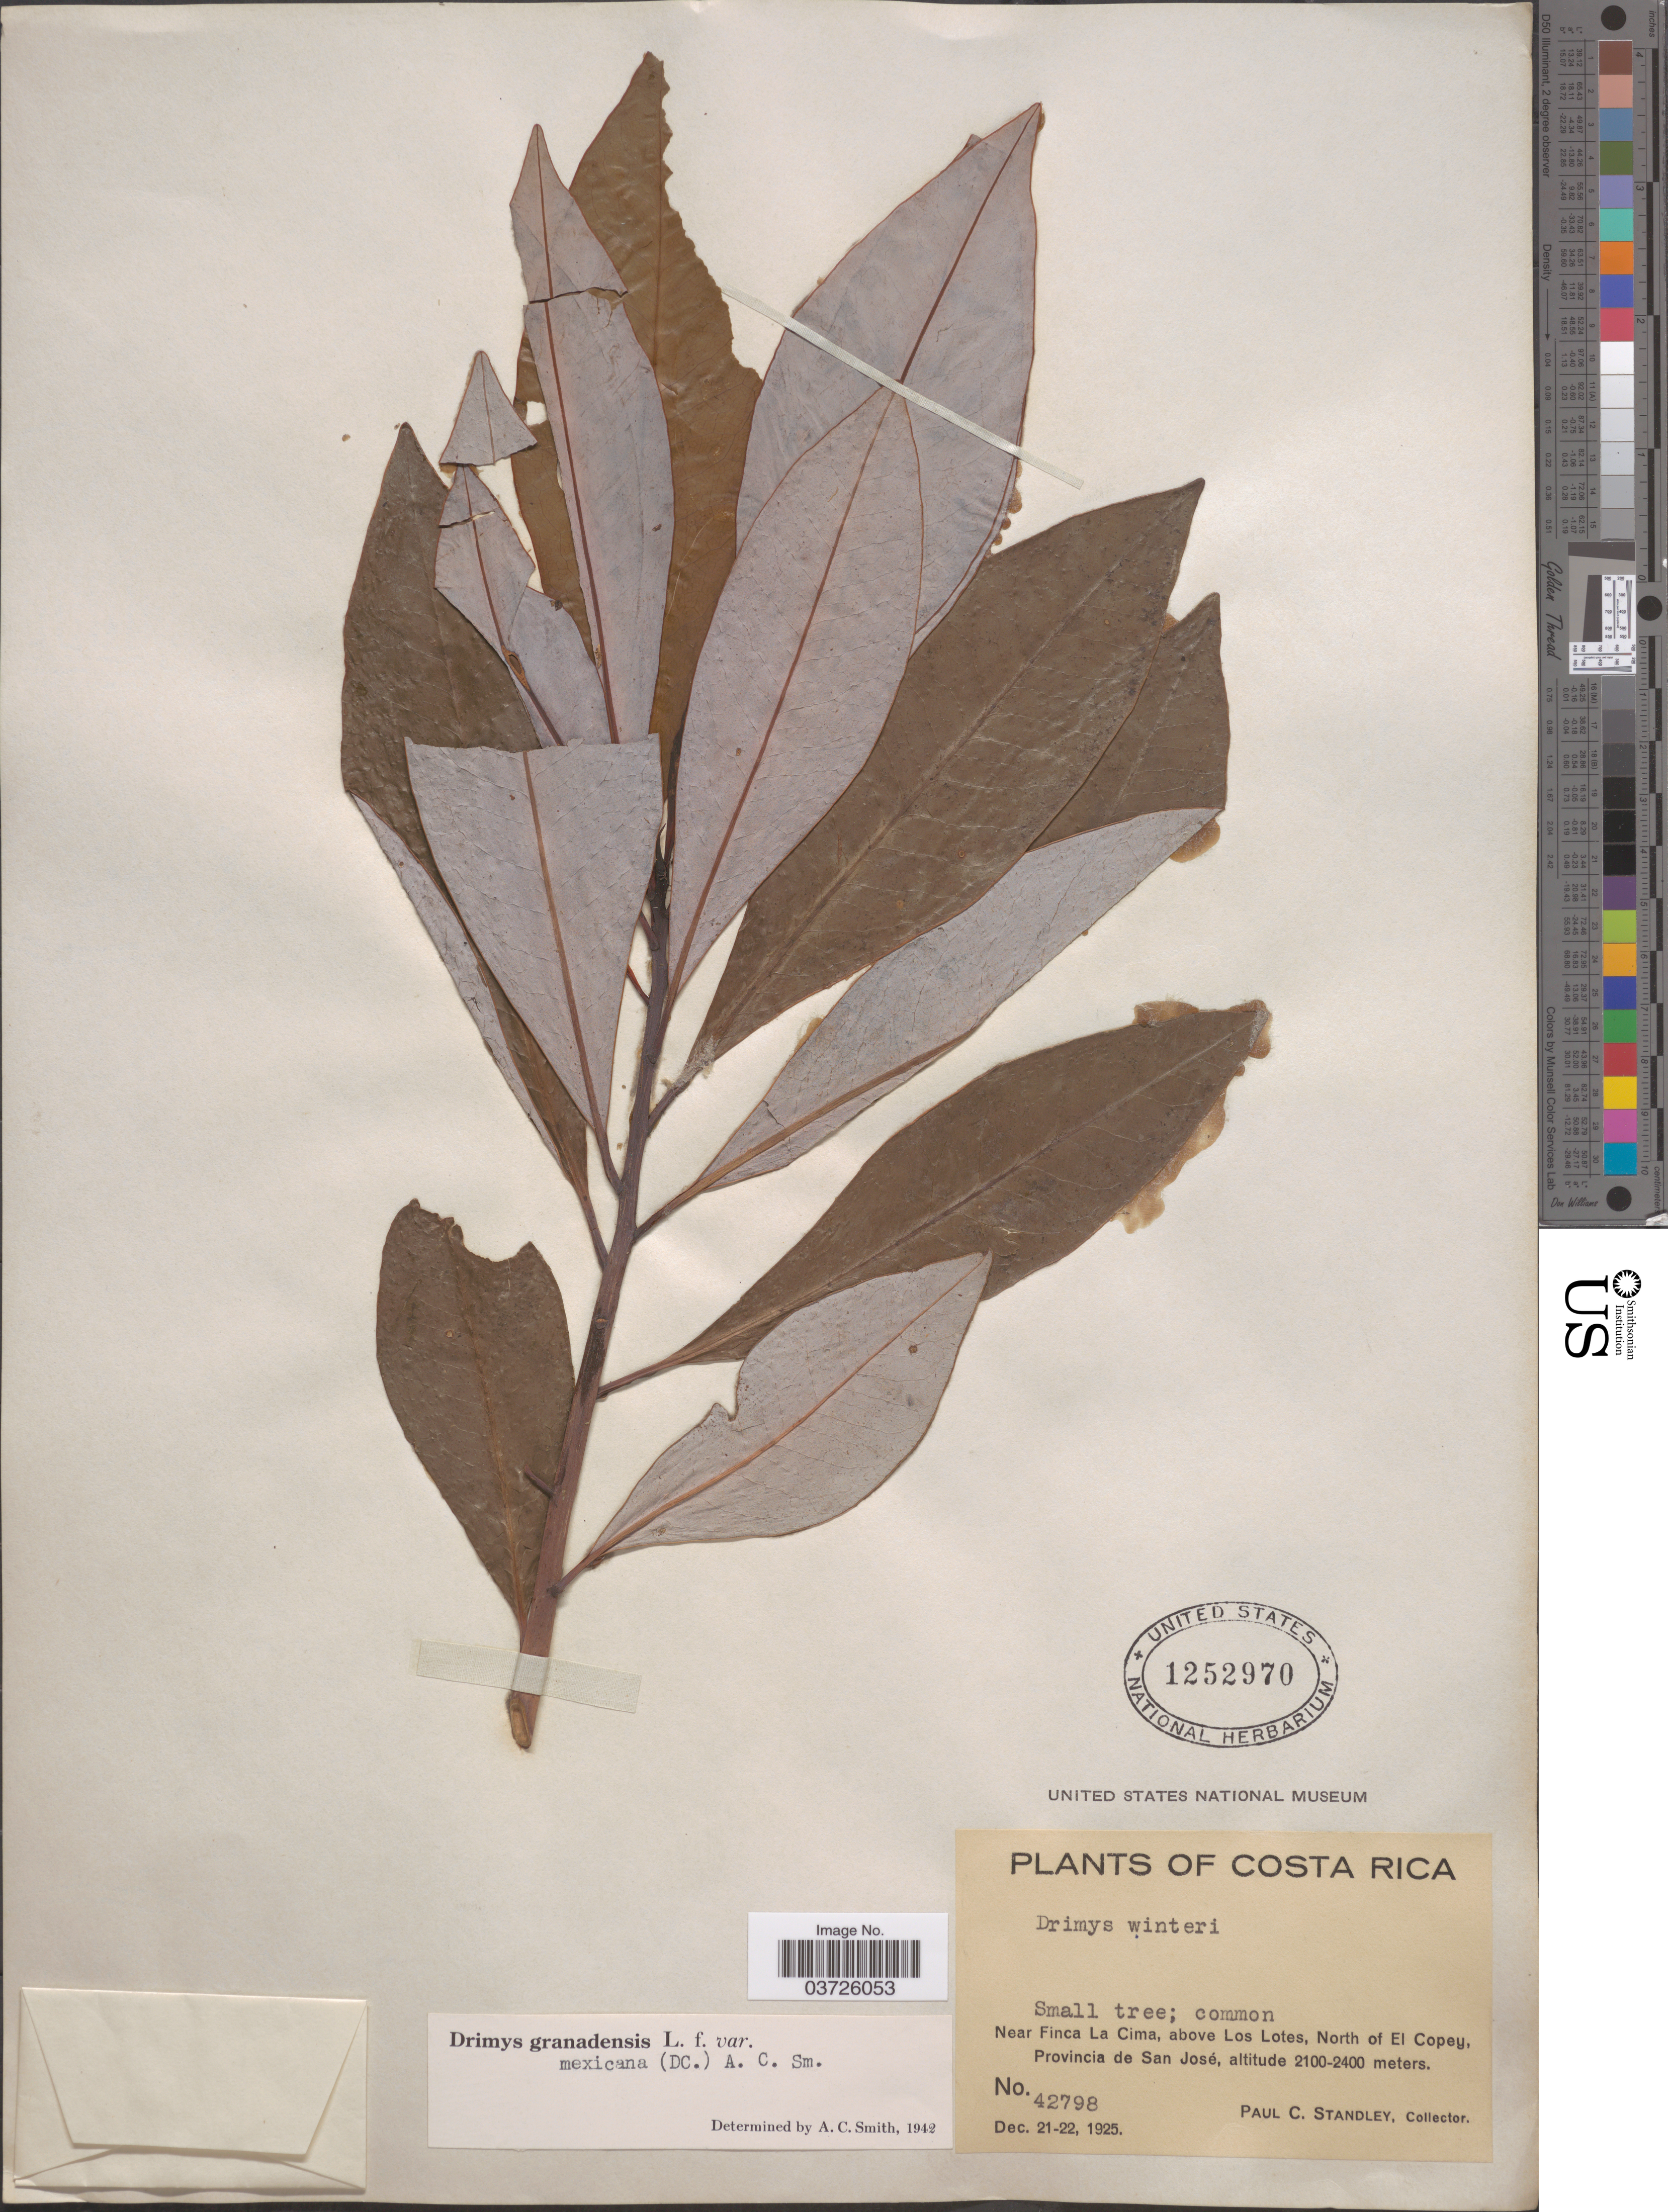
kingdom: Plantae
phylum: Tracheophyta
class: Magnoliopsida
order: Canellales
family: Winteraceae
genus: Drimys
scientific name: Drimys granadensis var. mexicana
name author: L. f.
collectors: P. C. Standley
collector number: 42798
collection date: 1925-12-21/1925-12-22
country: Costa Rica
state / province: San José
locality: Near Finca La Cima, above Los Lotes, North of El Copey.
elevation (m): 2100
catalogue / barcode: US 1252970